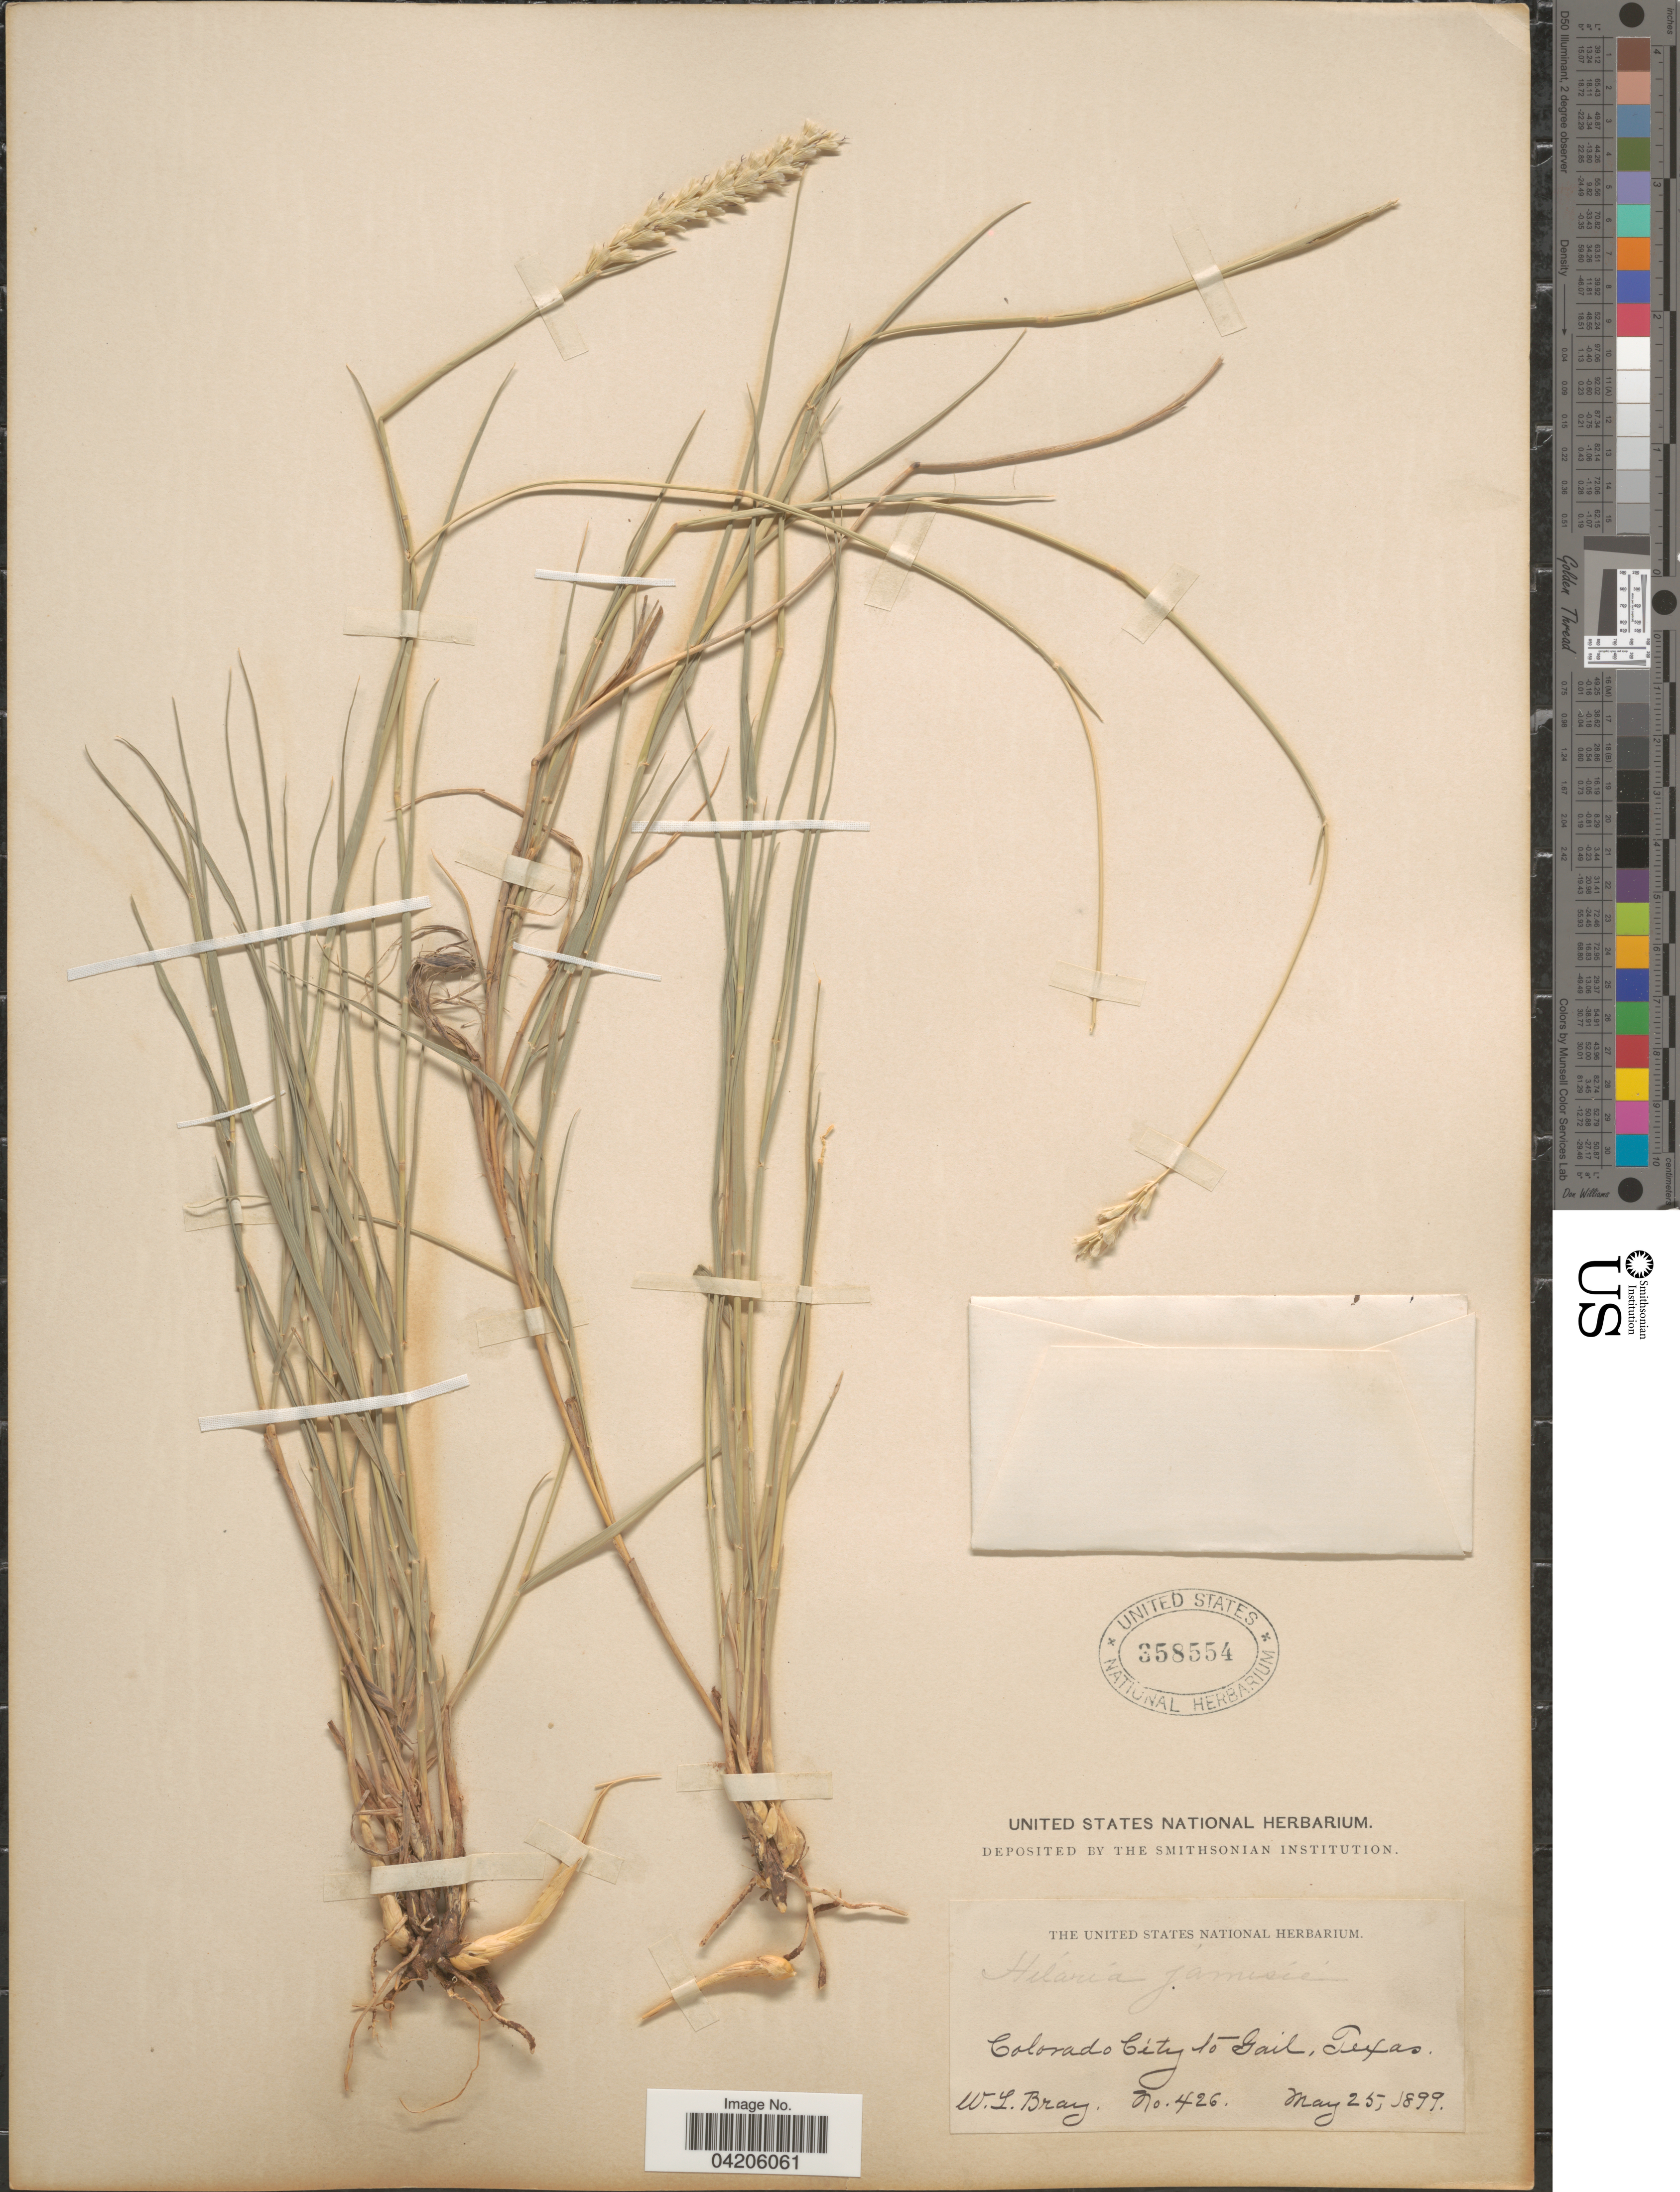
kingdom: Plantae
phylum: Tracheophyta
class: Liliopsida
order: Poales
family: Poaceae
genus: Hilaria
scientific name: Hilaria jamesii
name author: (Torr.) Benth.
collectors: W. L. Bray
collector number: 426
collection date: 1899-05-25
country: United States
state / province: Texas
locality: Colorado City to Gail.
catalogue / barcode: US 358554